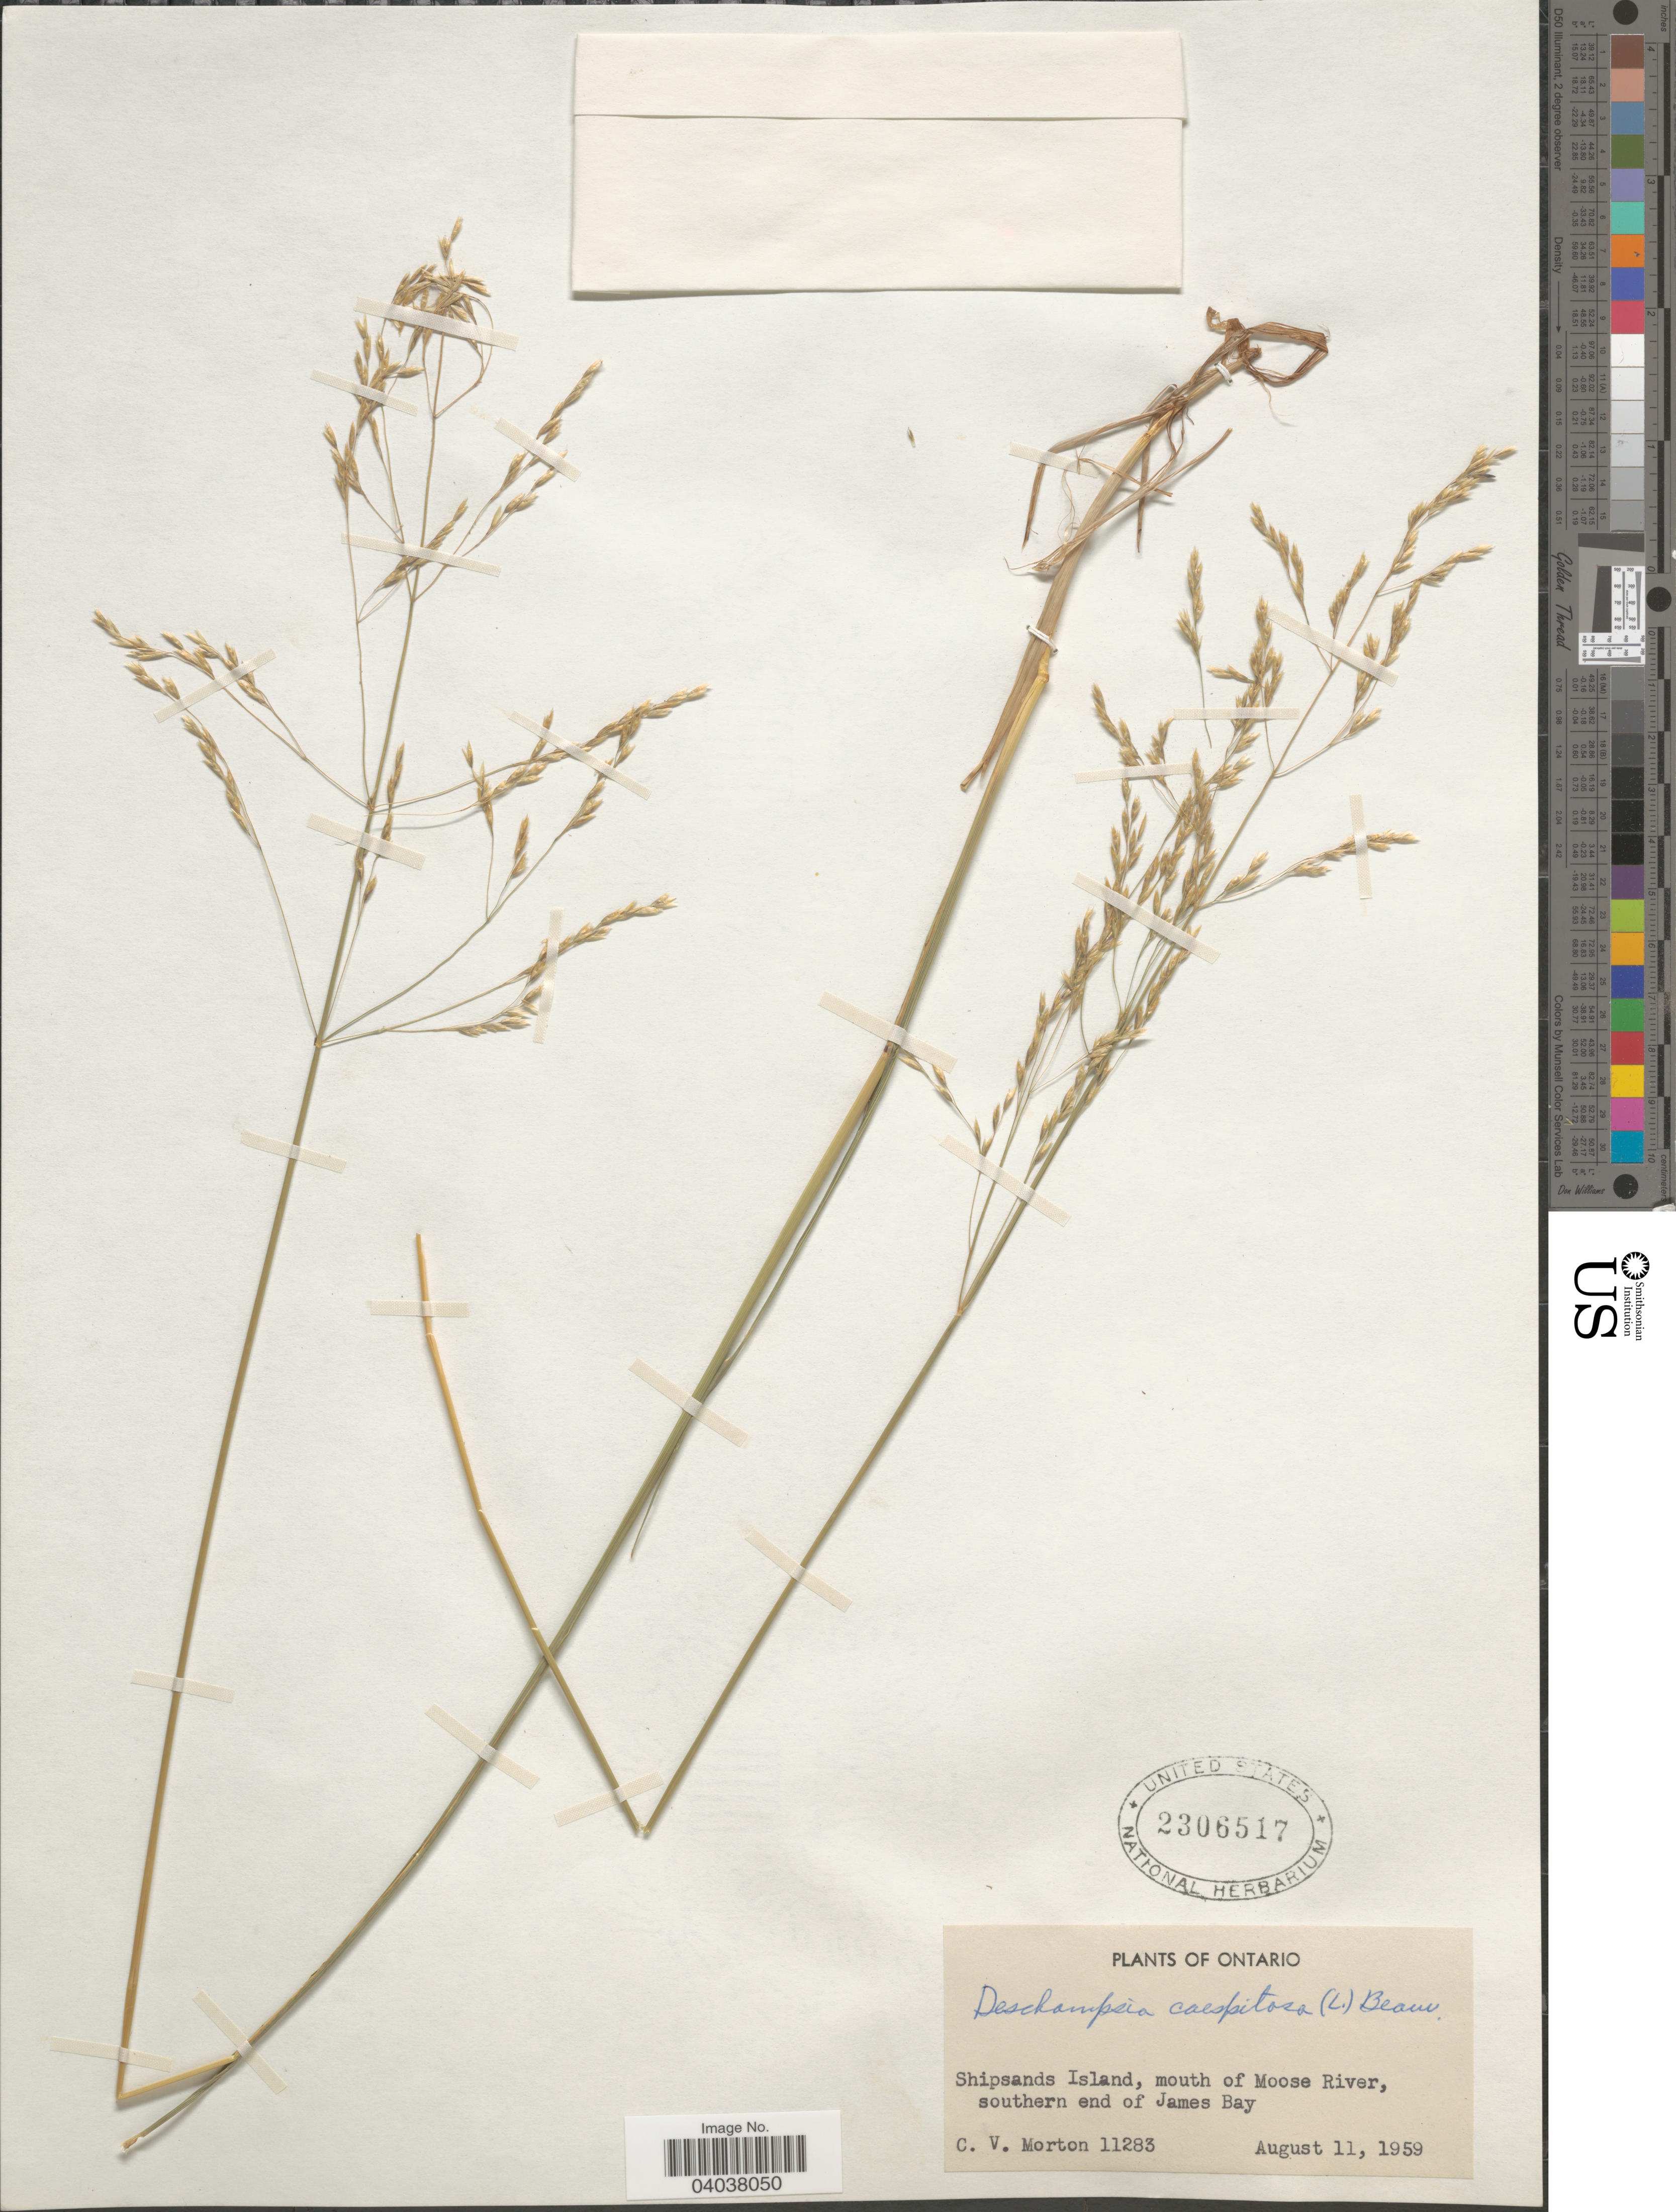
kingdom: Plantae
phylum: Tracheophyta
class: Liliopsida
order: Poales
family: Poaceae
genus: Deschampsia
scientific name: Deschampsia cespitosa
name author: (L.) P. Beauv.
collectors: C. V. Morton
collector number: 11283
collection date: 1959-08-11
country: Canada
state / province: Ontario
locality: Shipsands Island, mouth of Moose River, southern end of James Bay.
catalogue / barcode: US 2306517